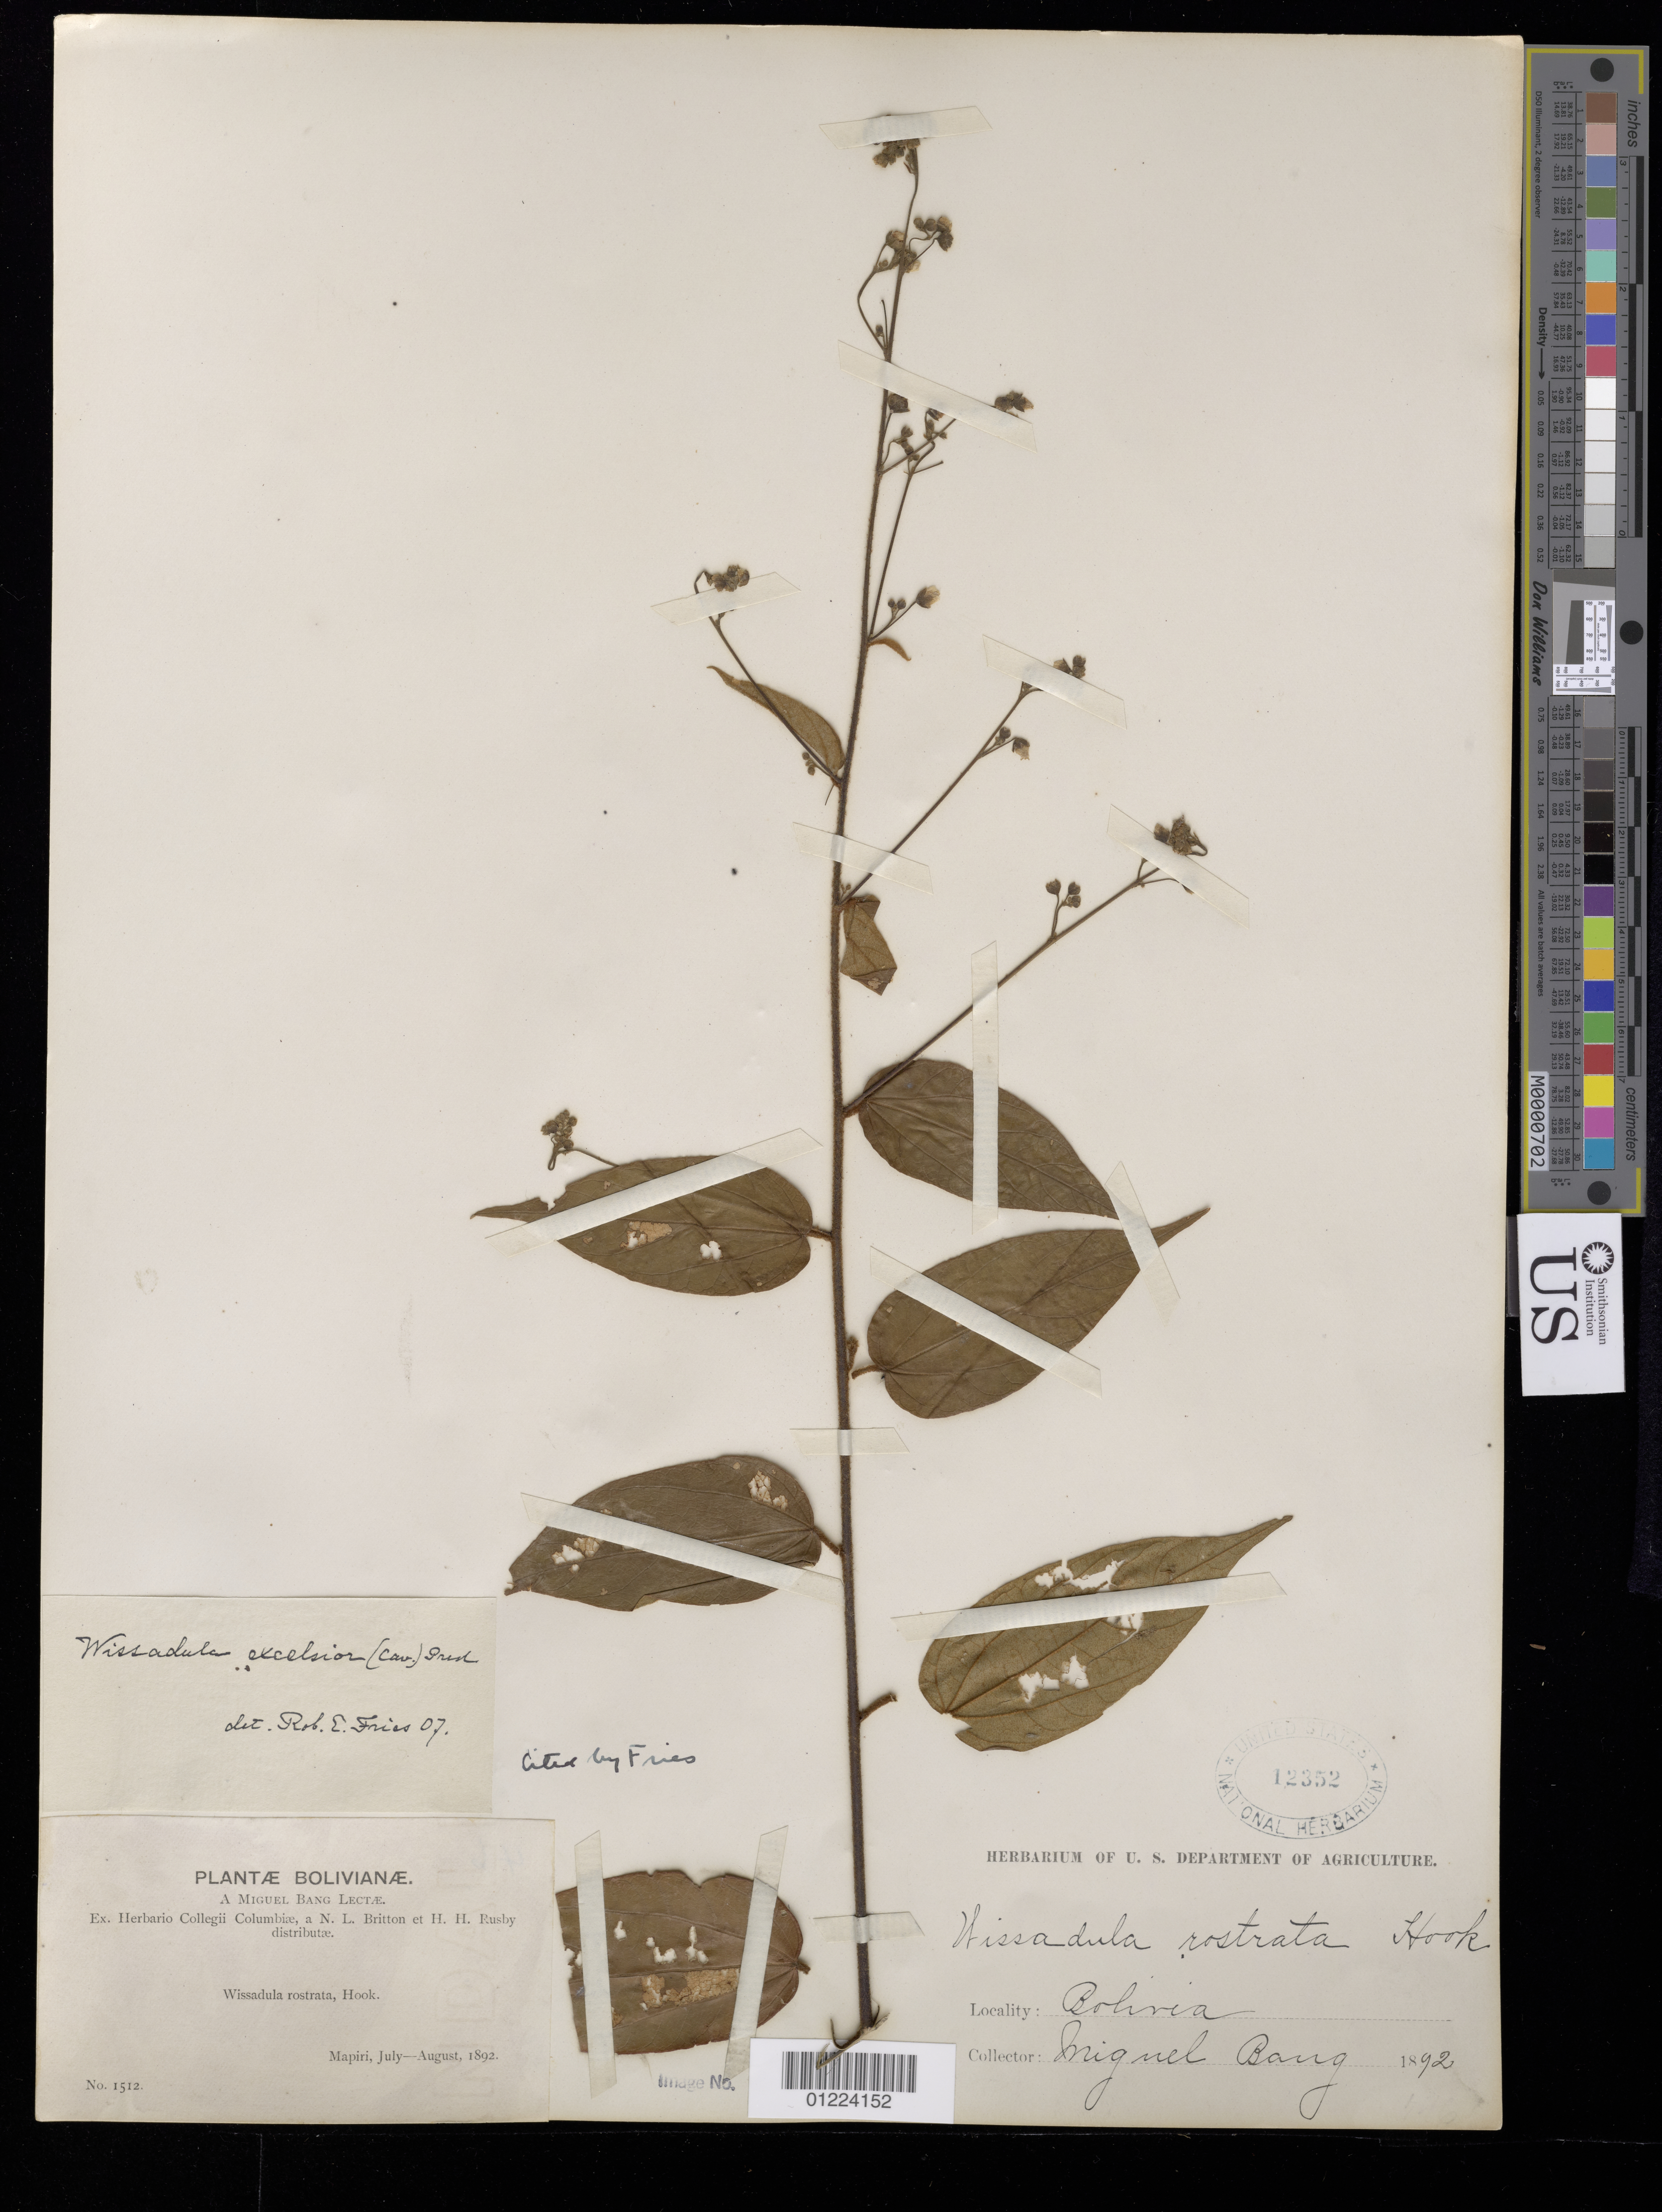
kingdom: Plantae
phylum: Tracheophyta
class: Magnoliopsida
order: Malvales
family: Malvaceae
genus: Wissadula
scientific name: Wissadula excelsior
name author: (Cav.) C. Presl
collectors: M. Bang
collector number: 1512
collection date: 1892-07/1892-08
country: Bolivia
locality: Mapiri.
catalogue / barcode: US 12352